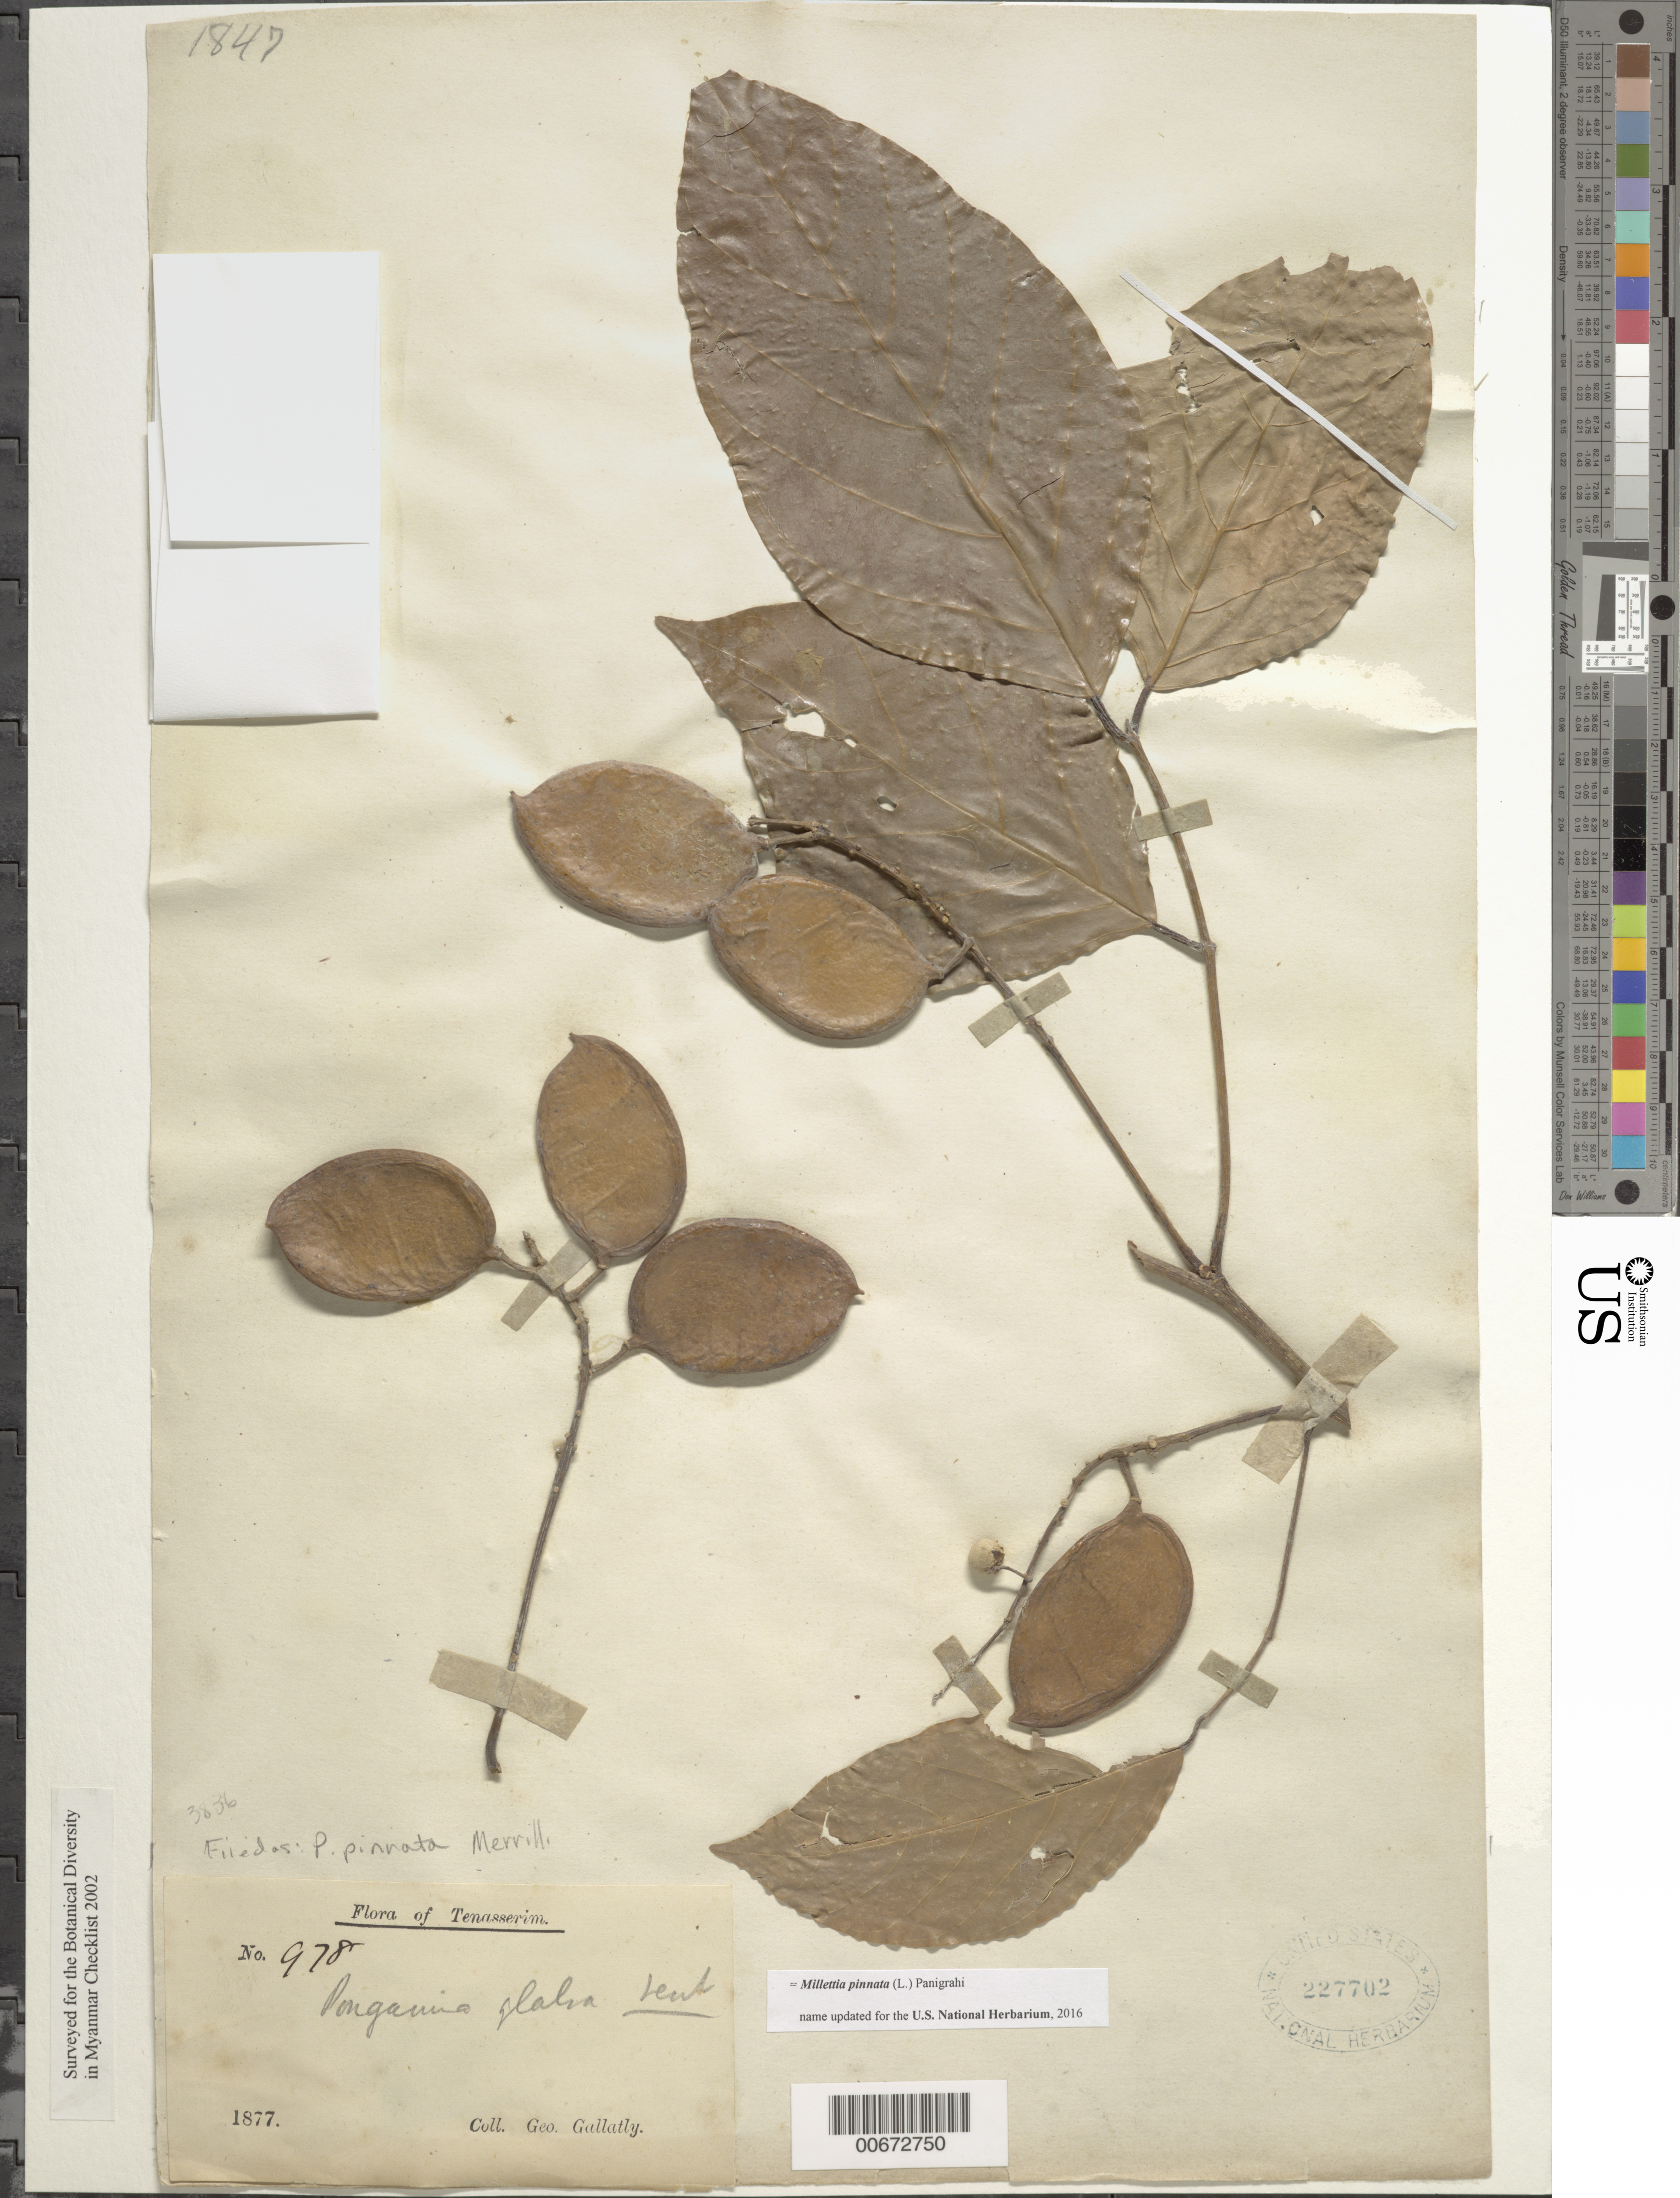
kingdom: Plantae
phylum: Tracheophyta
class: Magnoliopsida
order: Fabales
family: Fabaceae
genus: Millettia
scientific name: Millettia pinnata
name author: (L.) Panigrahi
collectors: G. Gallatly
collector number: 978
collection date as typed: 1877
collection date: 1877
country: Myanmar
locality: Flora of Tenasserim.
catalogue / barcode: US 227702